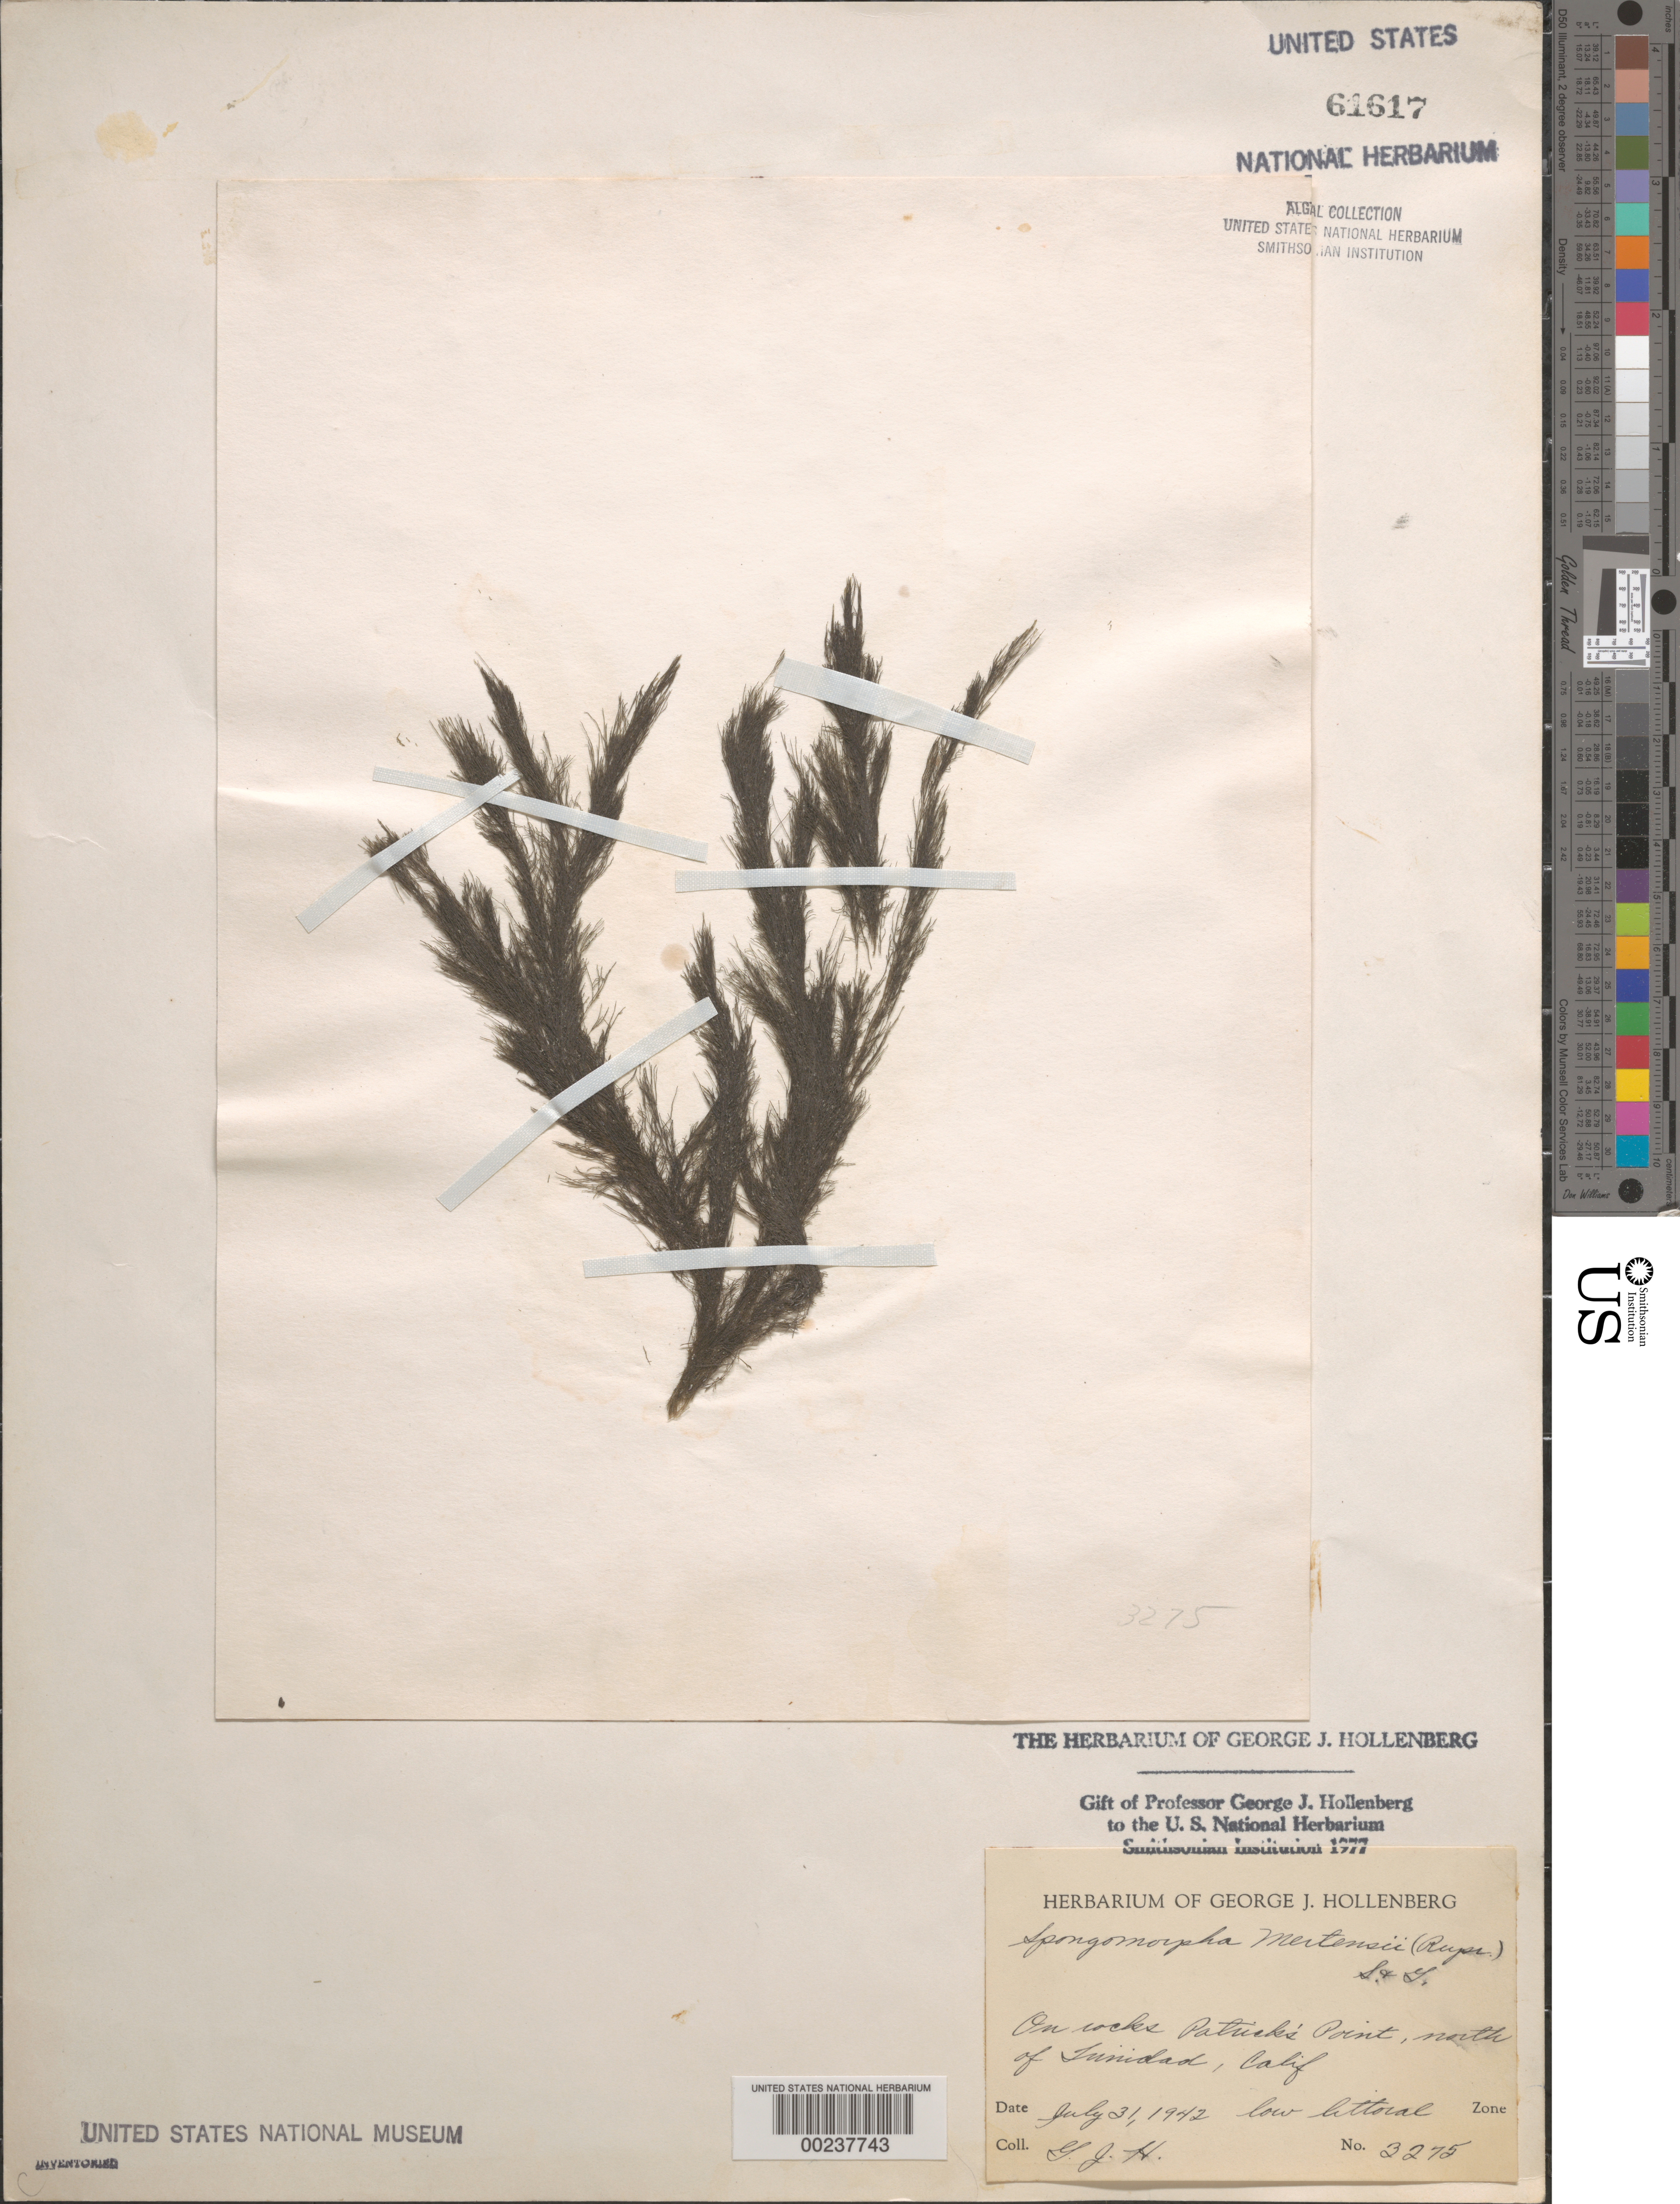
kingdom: Plantae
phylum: Chlorophyta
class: Ulvophyceae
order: Ulotrichales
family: Ulotrichaceae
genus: Spongomorpha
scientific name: Spongomorpha mertensii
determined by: Hollenberg, George J.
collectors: G. Hollenberg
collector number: GJH 3275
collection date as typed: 31 Jul 1942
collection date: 1942-07-31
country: United States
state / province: California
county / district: Humboldt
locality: Patrick's Point, north of Trinidad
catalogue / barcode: US 61617